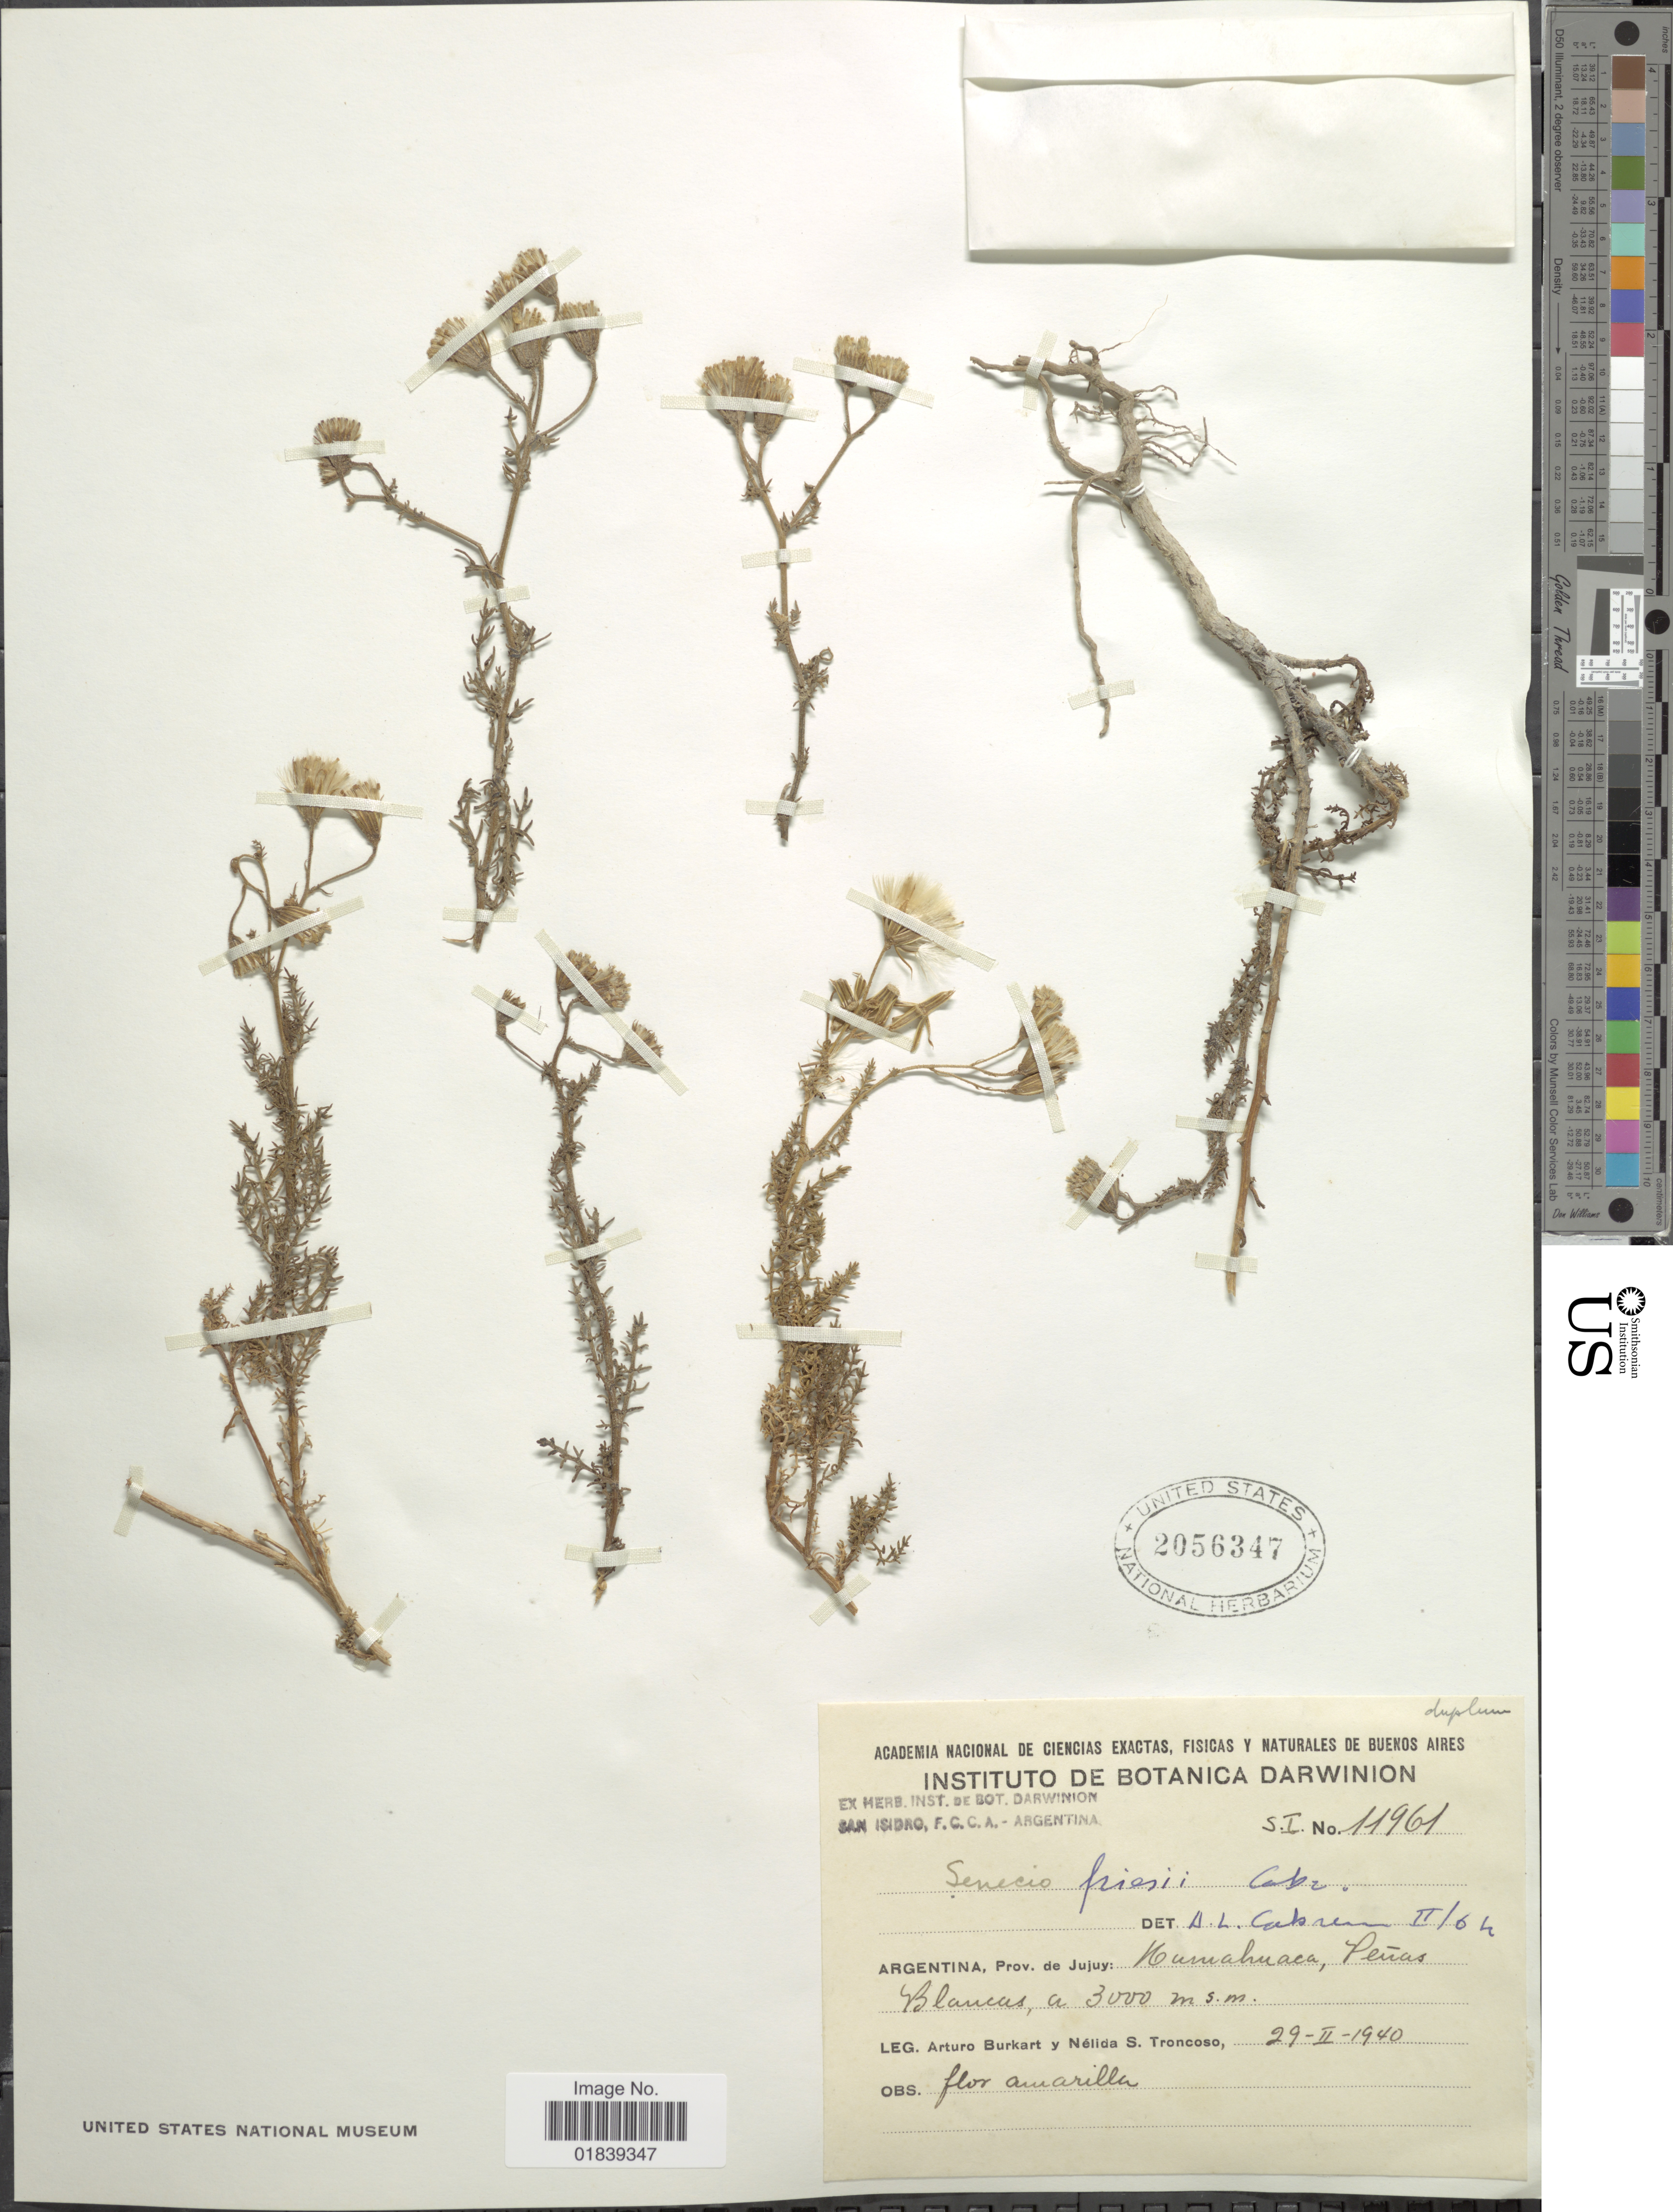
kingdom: Plantae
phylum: Tracheophyta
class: Magnoliopsida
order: Asterales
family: Asteraceae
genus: Senecio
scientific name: Senecio friesii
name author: Cabrera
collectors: A. E. Burkart & N. Troncoso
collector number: SI 11961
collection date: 1940-02-29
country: Argentina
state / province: Jujuy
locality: Humahuaca, Penas Blancas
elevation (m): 3000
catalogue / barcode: US 2056347